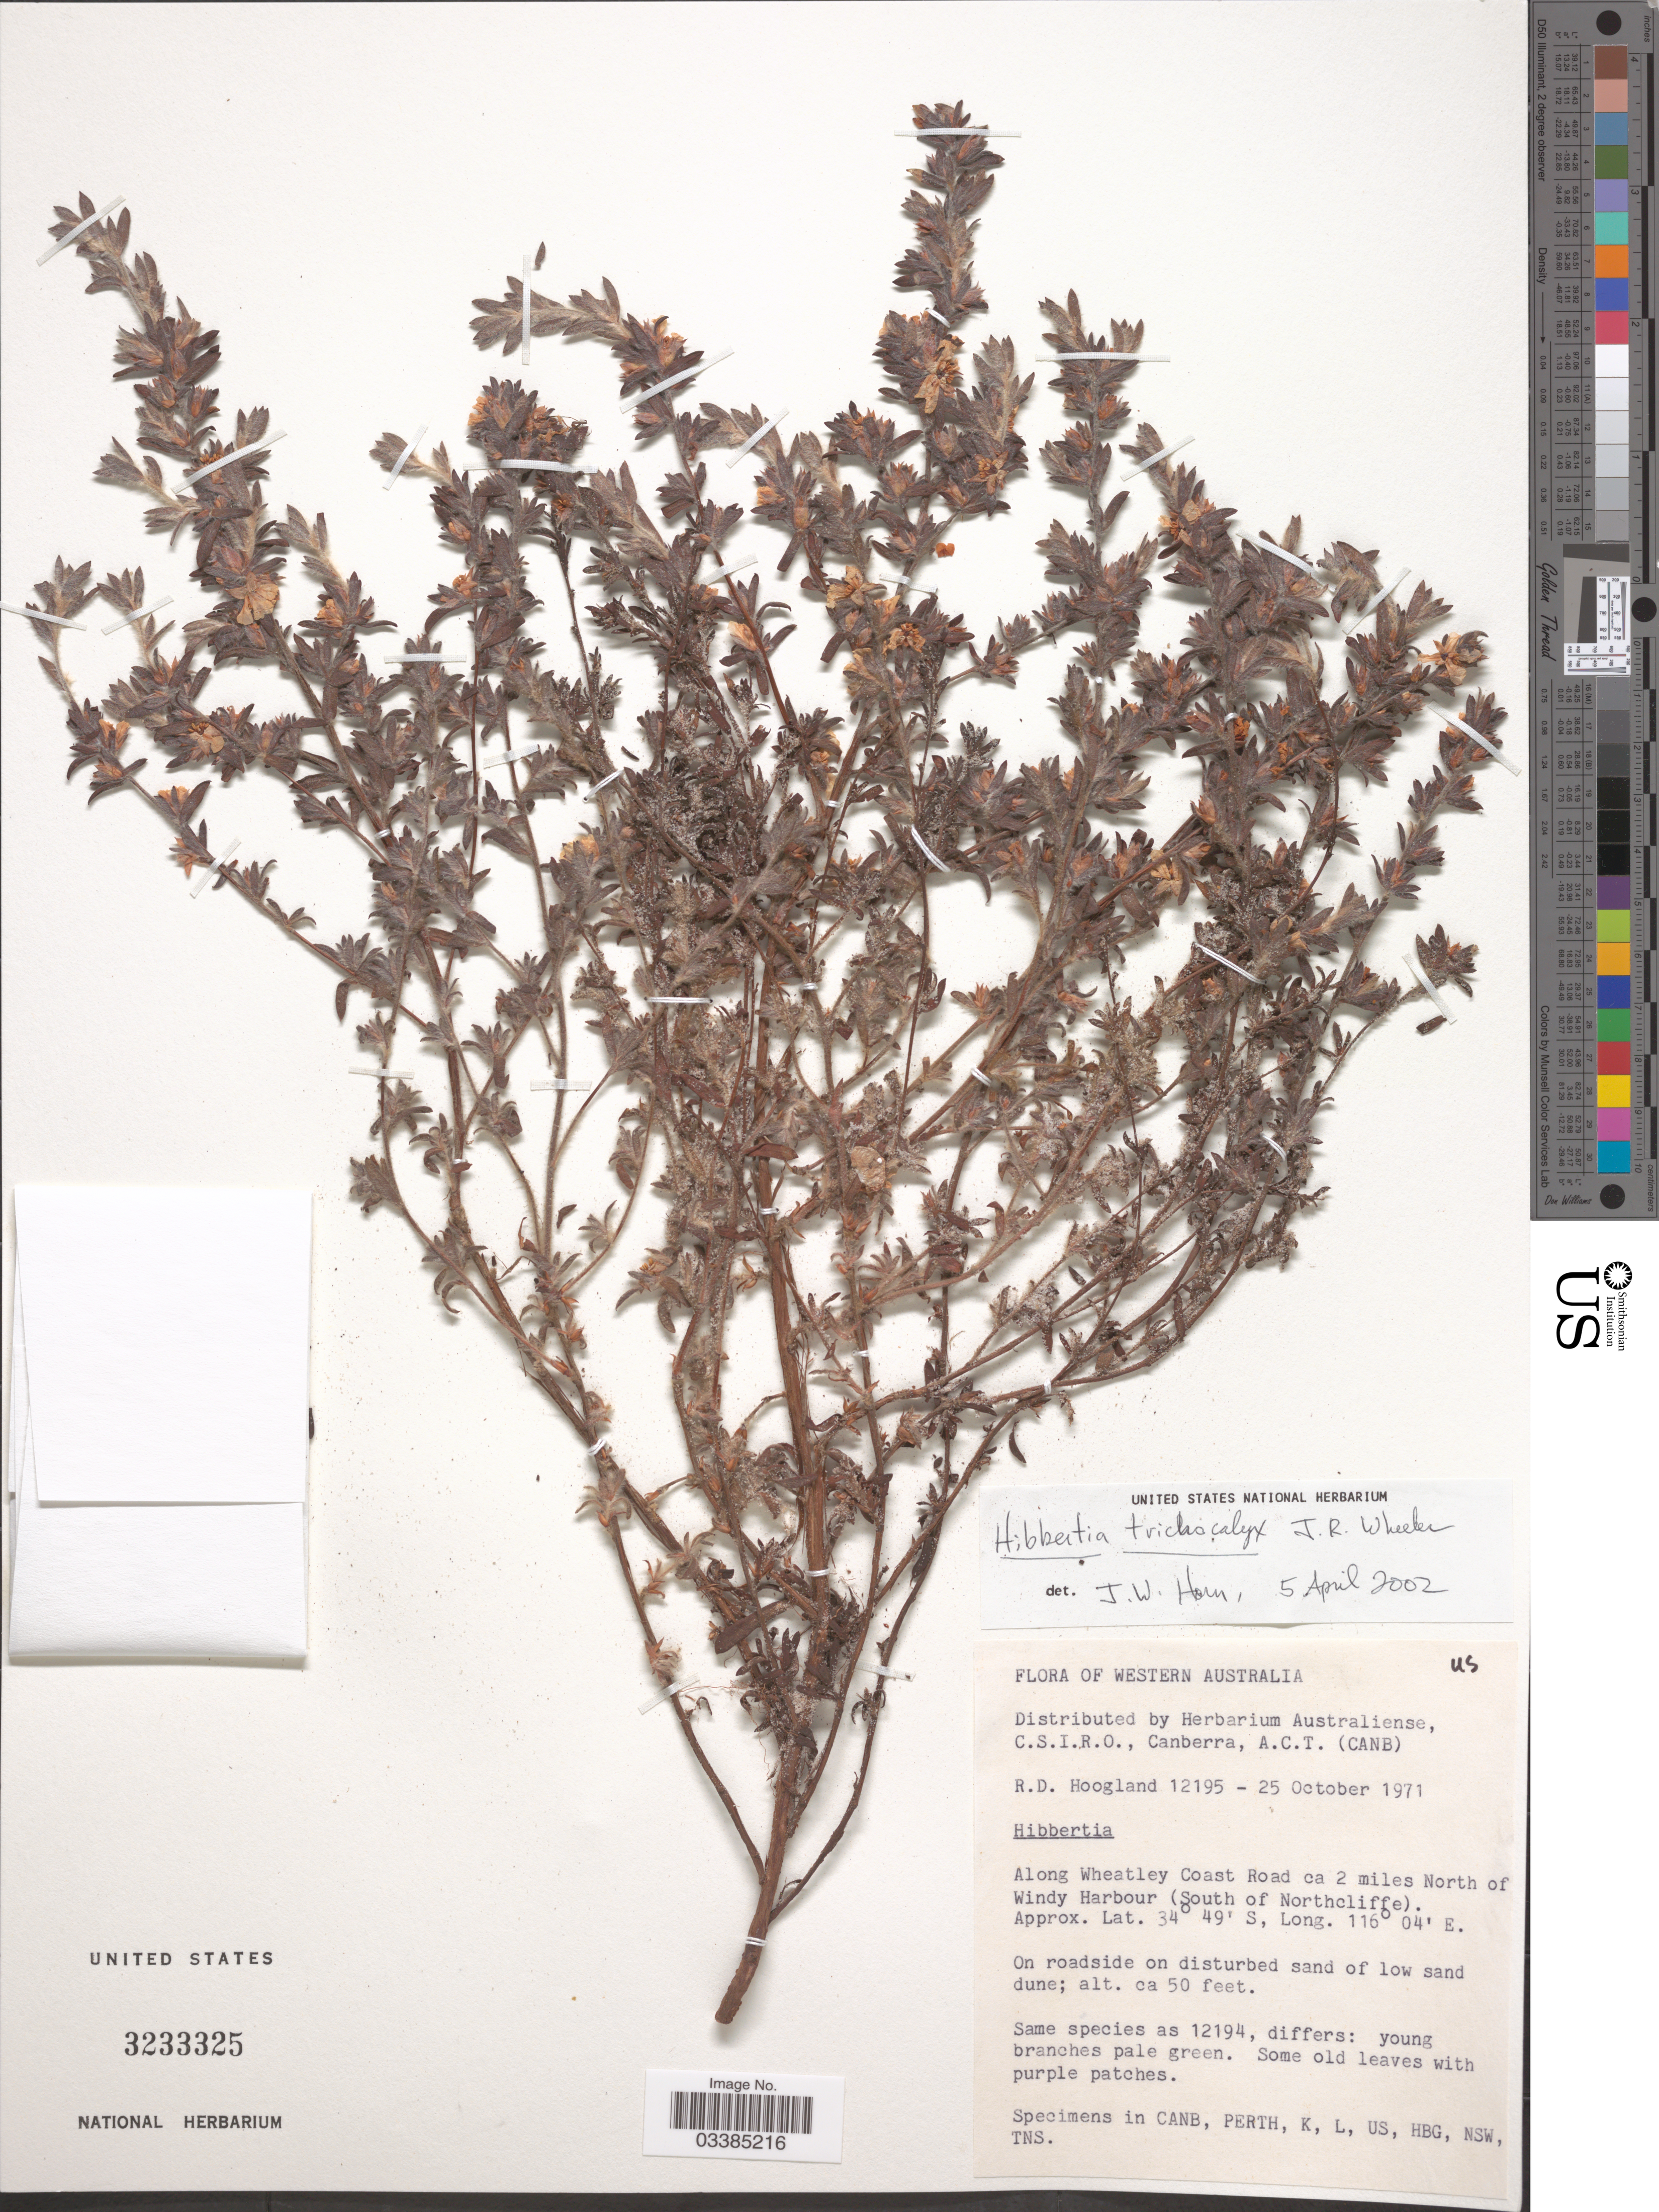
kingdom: Plantae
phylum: Tracheophyta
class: Magnoliopsida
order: Dilleniales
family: Dilleniaceae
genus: Hibbertia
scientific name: Hibbertia trichocalyx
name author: J.R. Wheeler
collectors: R. D. Hoogland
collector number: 12195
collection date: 1971-10-25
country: Australia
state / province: Western Australia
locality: Along Wheatley Coast Road ca 2 miles North of Windy Harbour (South of Northcliffe).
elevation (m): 15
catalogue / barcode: US 3233325